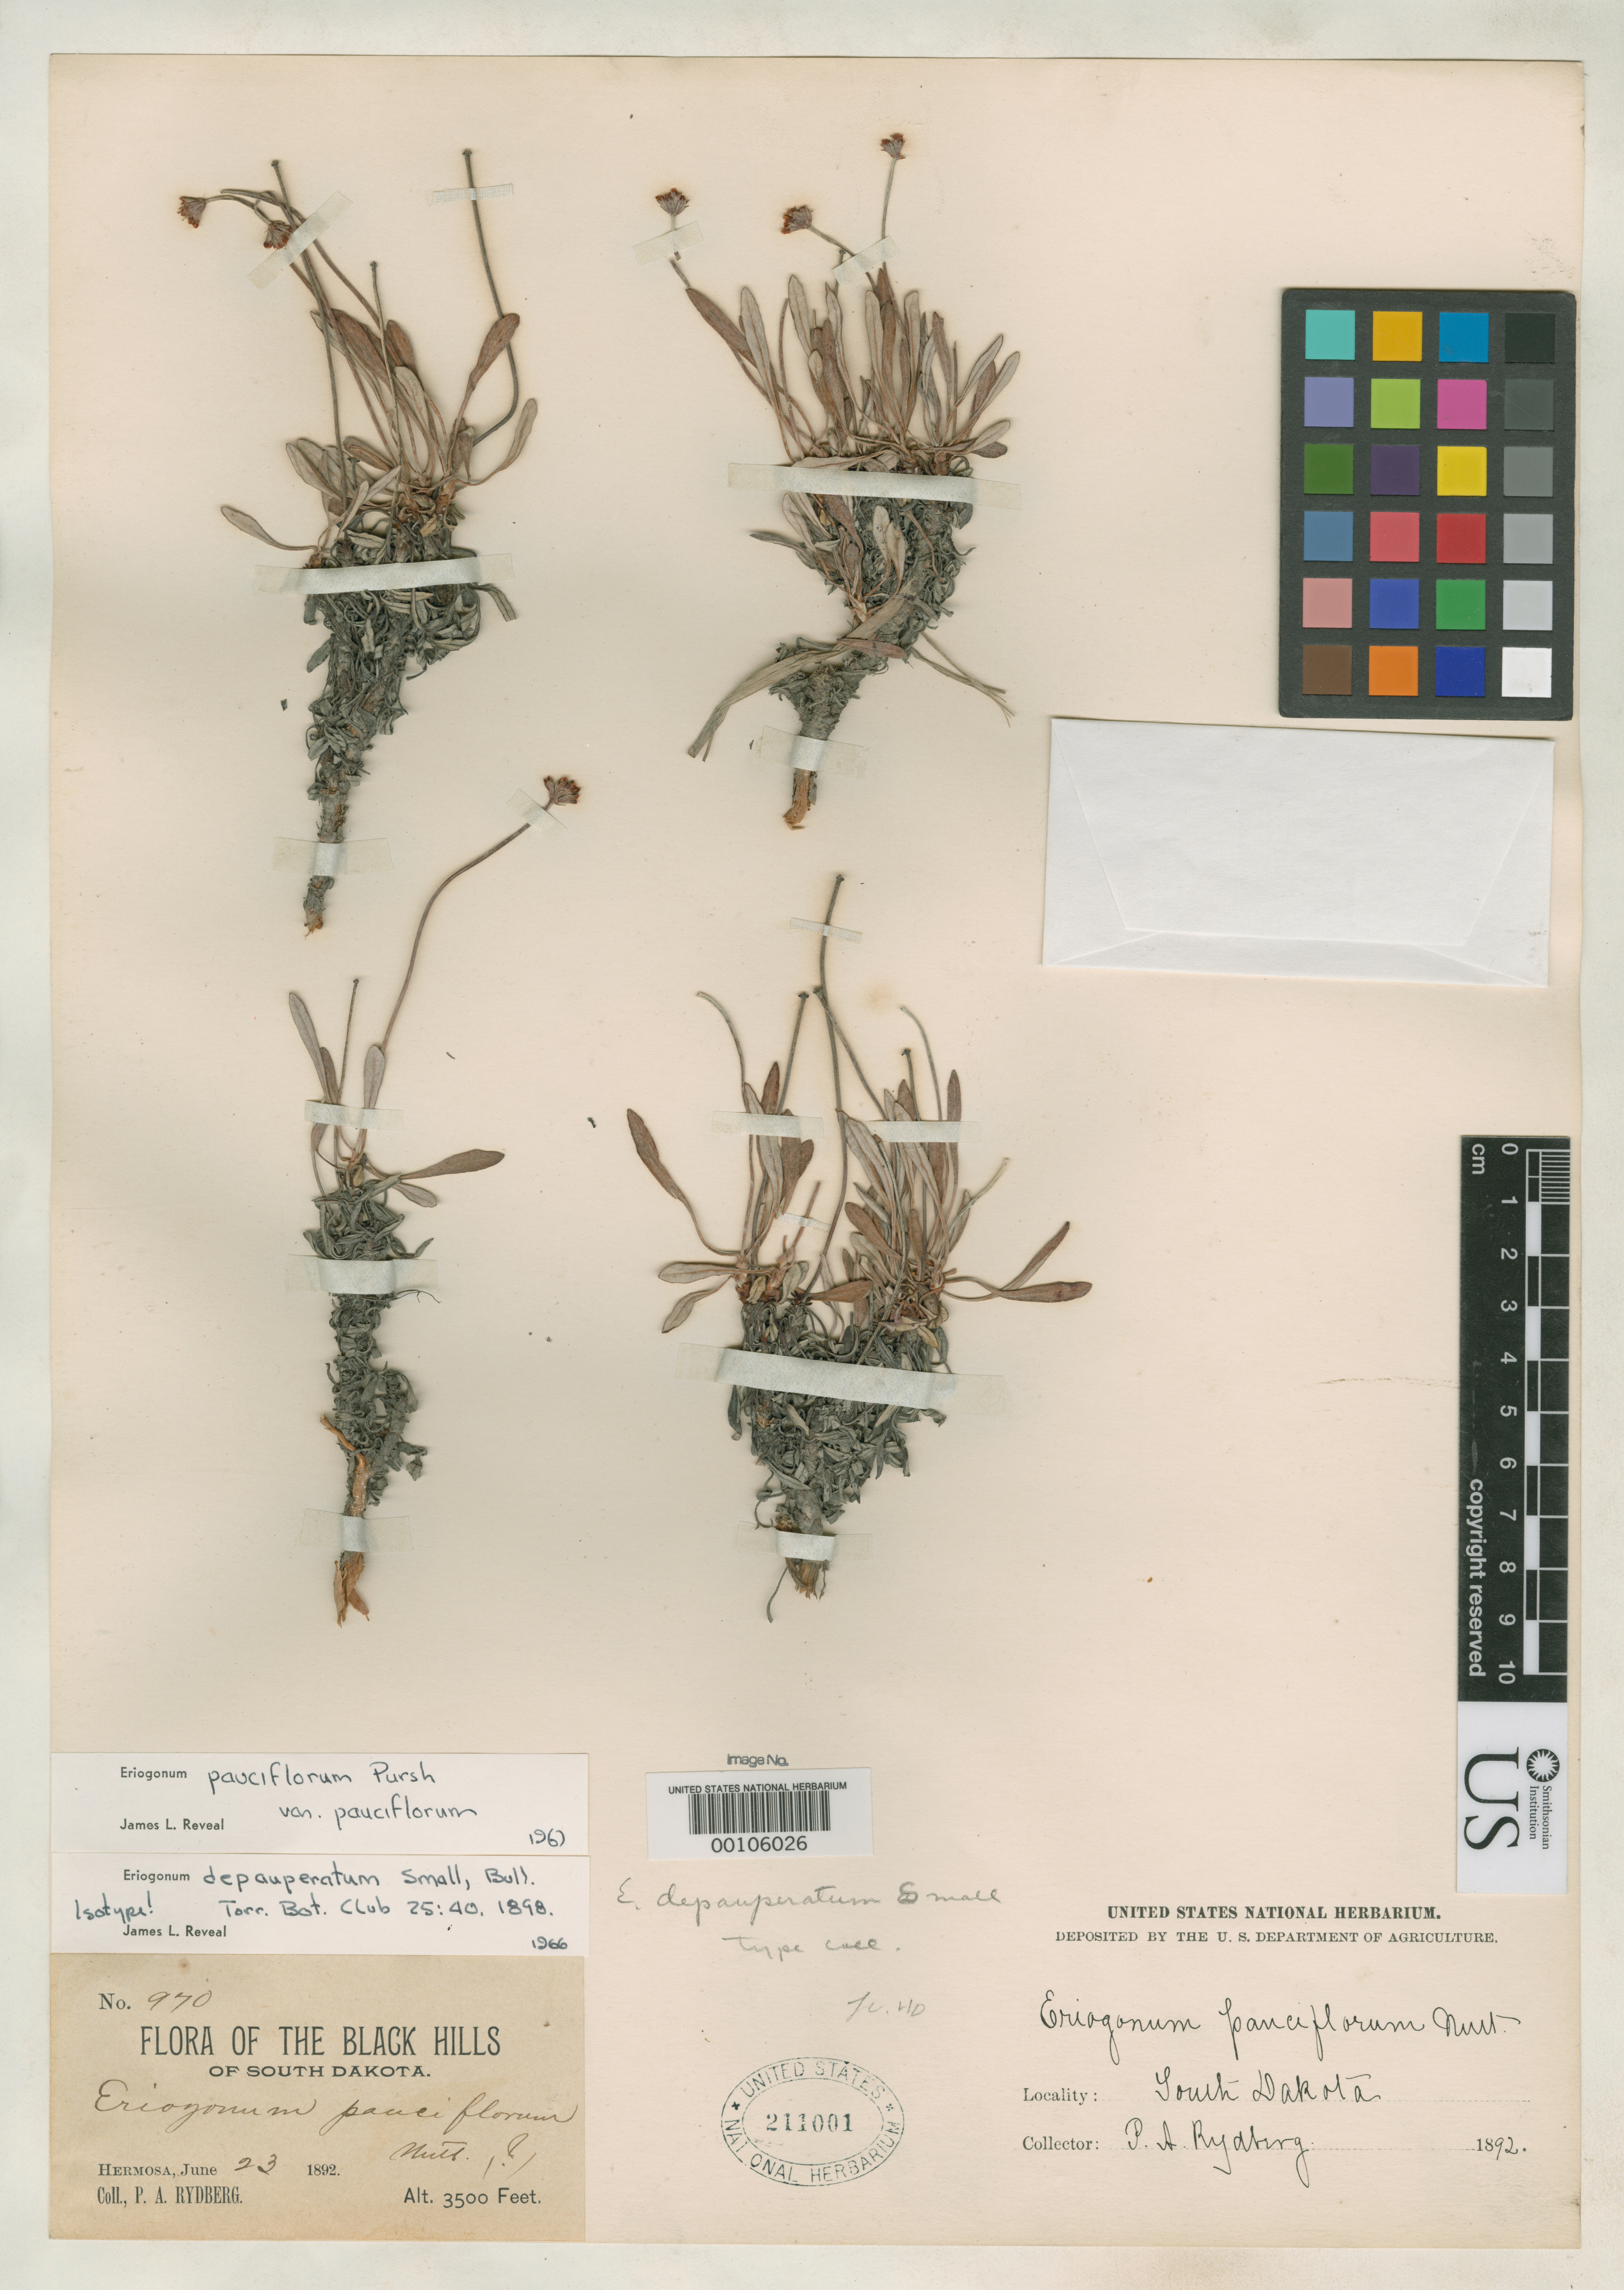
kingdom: Plantae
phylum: Tracheophyta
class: Magnoliopsida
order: Caryophyllales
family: Polygonaceae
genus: Eriogonum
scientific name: Eriogonum depauperatum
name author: Small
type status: Isotype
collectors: P. A. Rydberg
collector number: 970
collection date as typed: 23 Jun 1892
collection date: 1892-06-23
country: United States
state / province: South Dakota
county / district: Custer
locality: Hermosa, near the Black Hills.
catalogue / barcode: US 211001